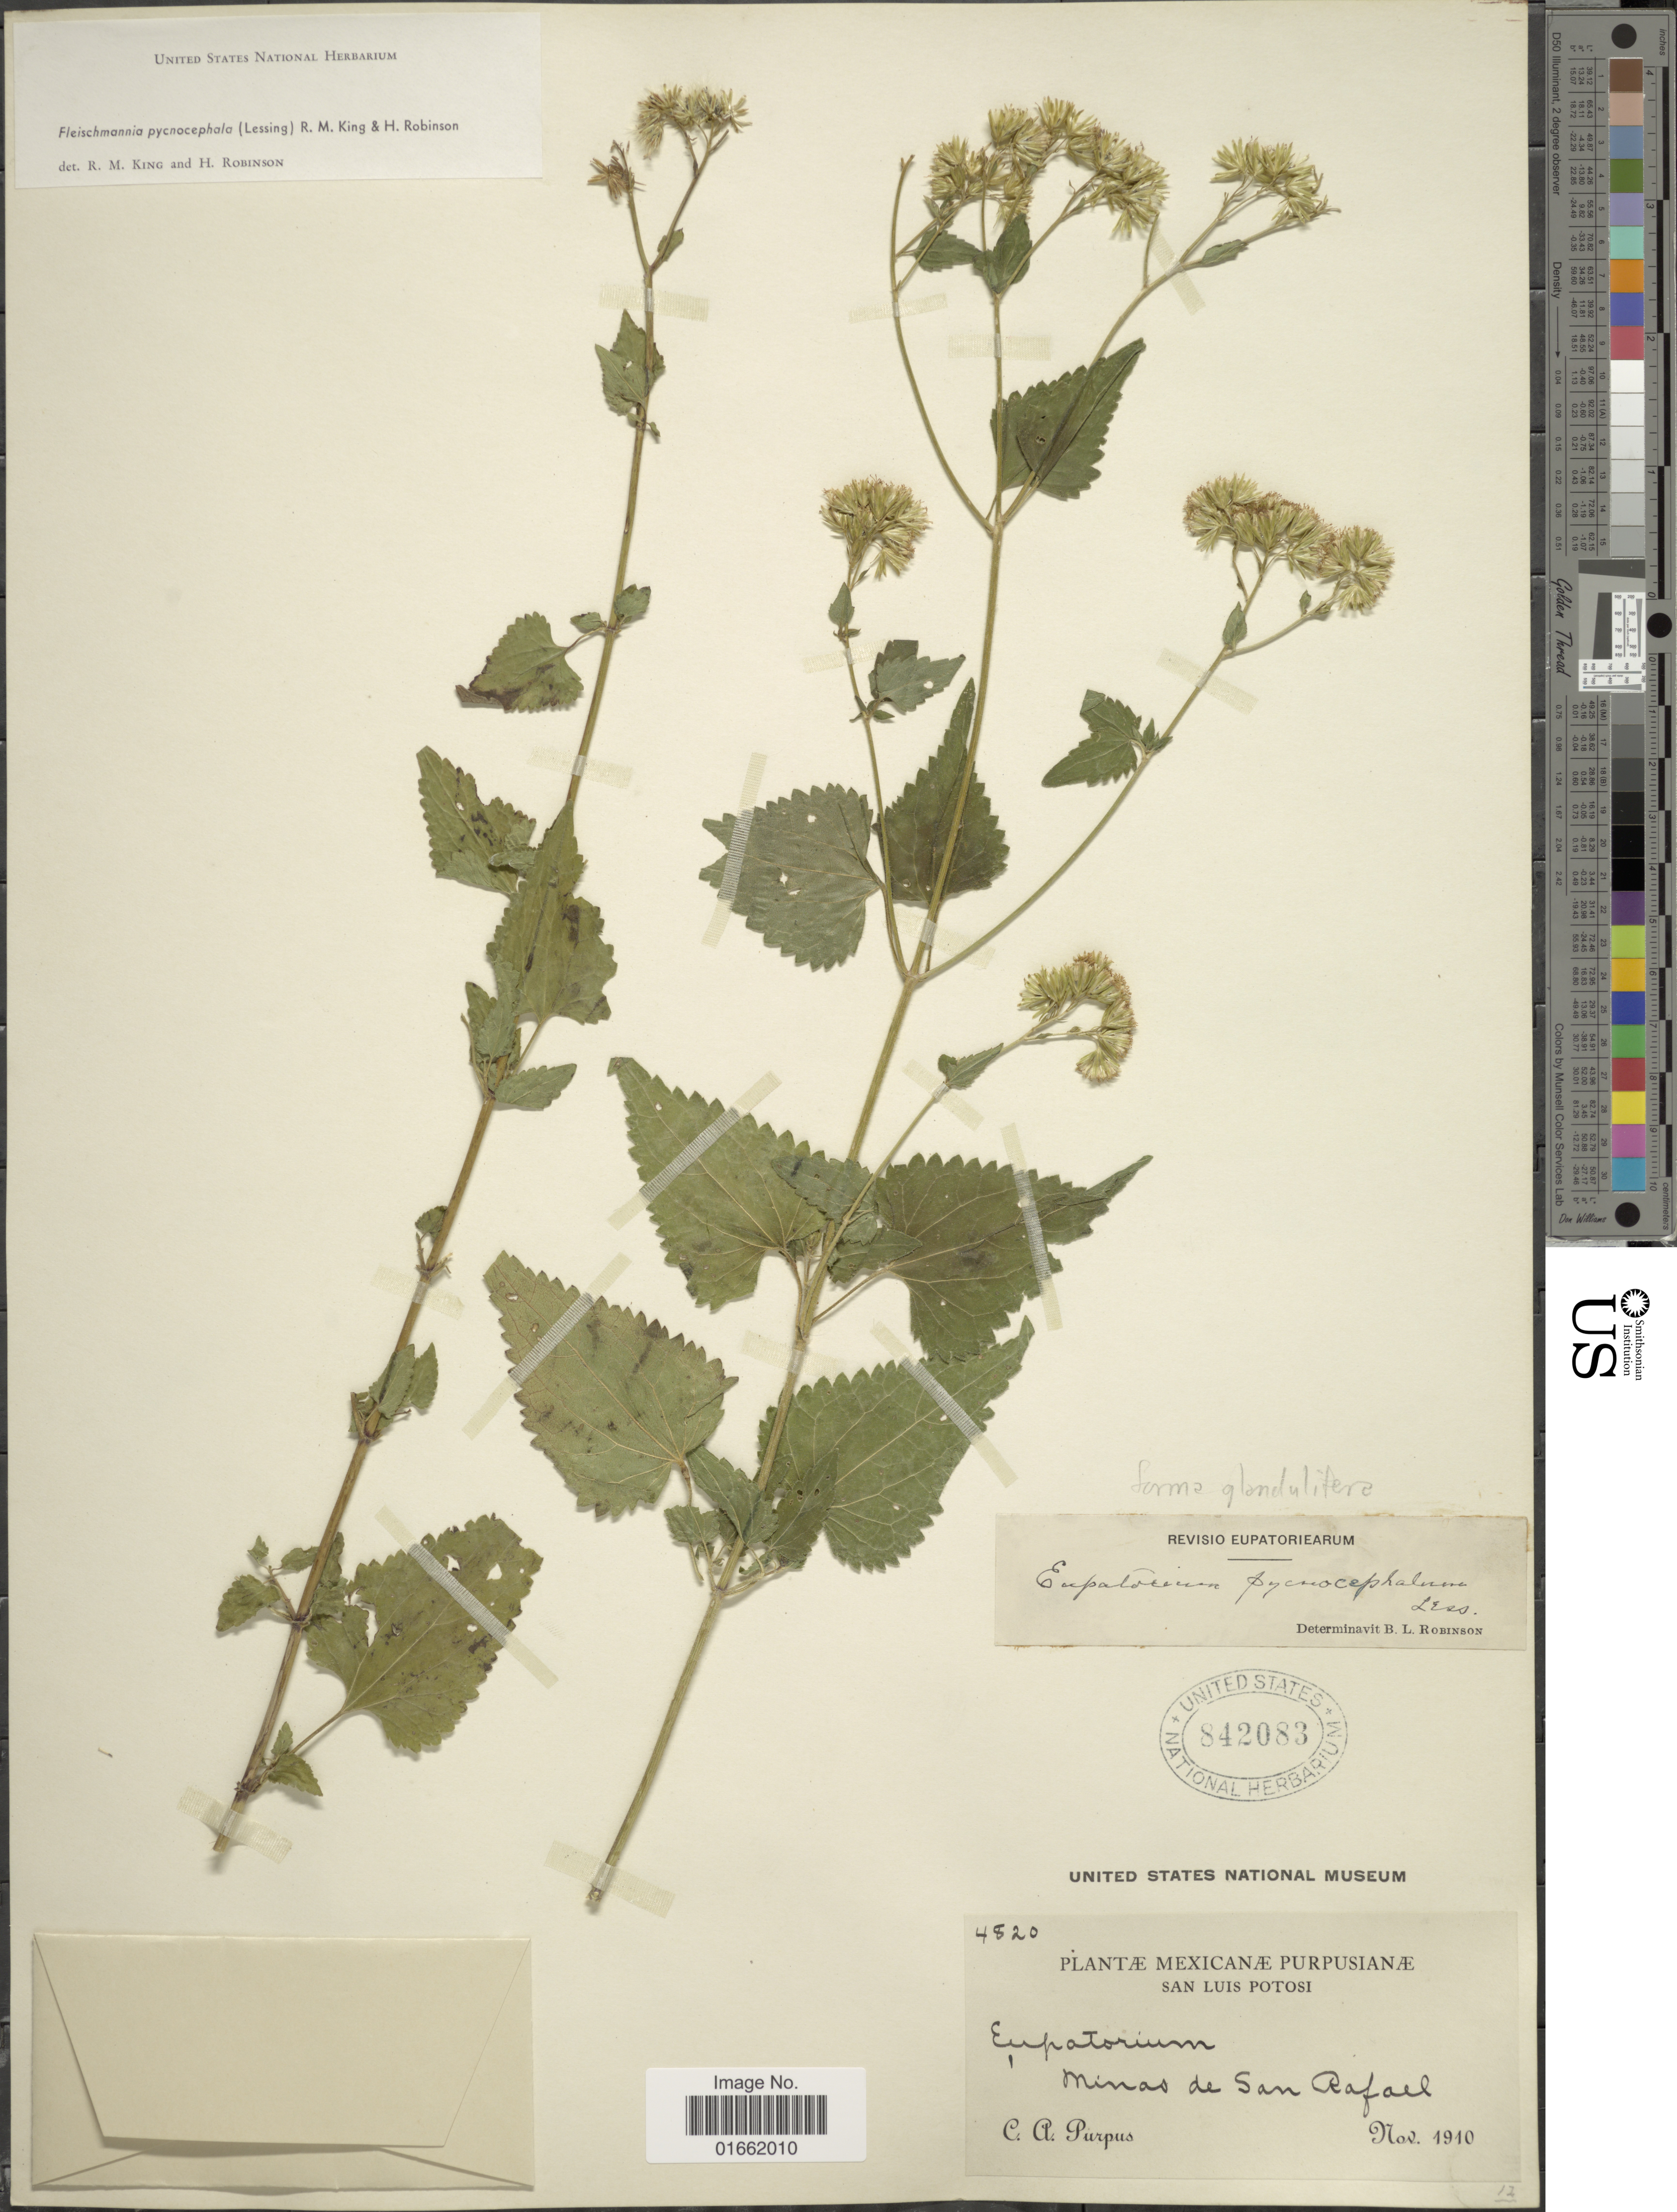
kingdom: Plantae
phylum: Tracheophyta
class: Magnoliopsida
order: Asterales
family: Asteraceae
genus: Fleischmannia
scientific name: Fleischmannia pycnocephaloides f. glandulifera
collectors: C. A. Purpus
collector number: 4820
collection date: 1910-11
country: Mexico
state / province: San Luis Potosí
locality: Minas de San Rafael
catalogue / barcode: US 842083